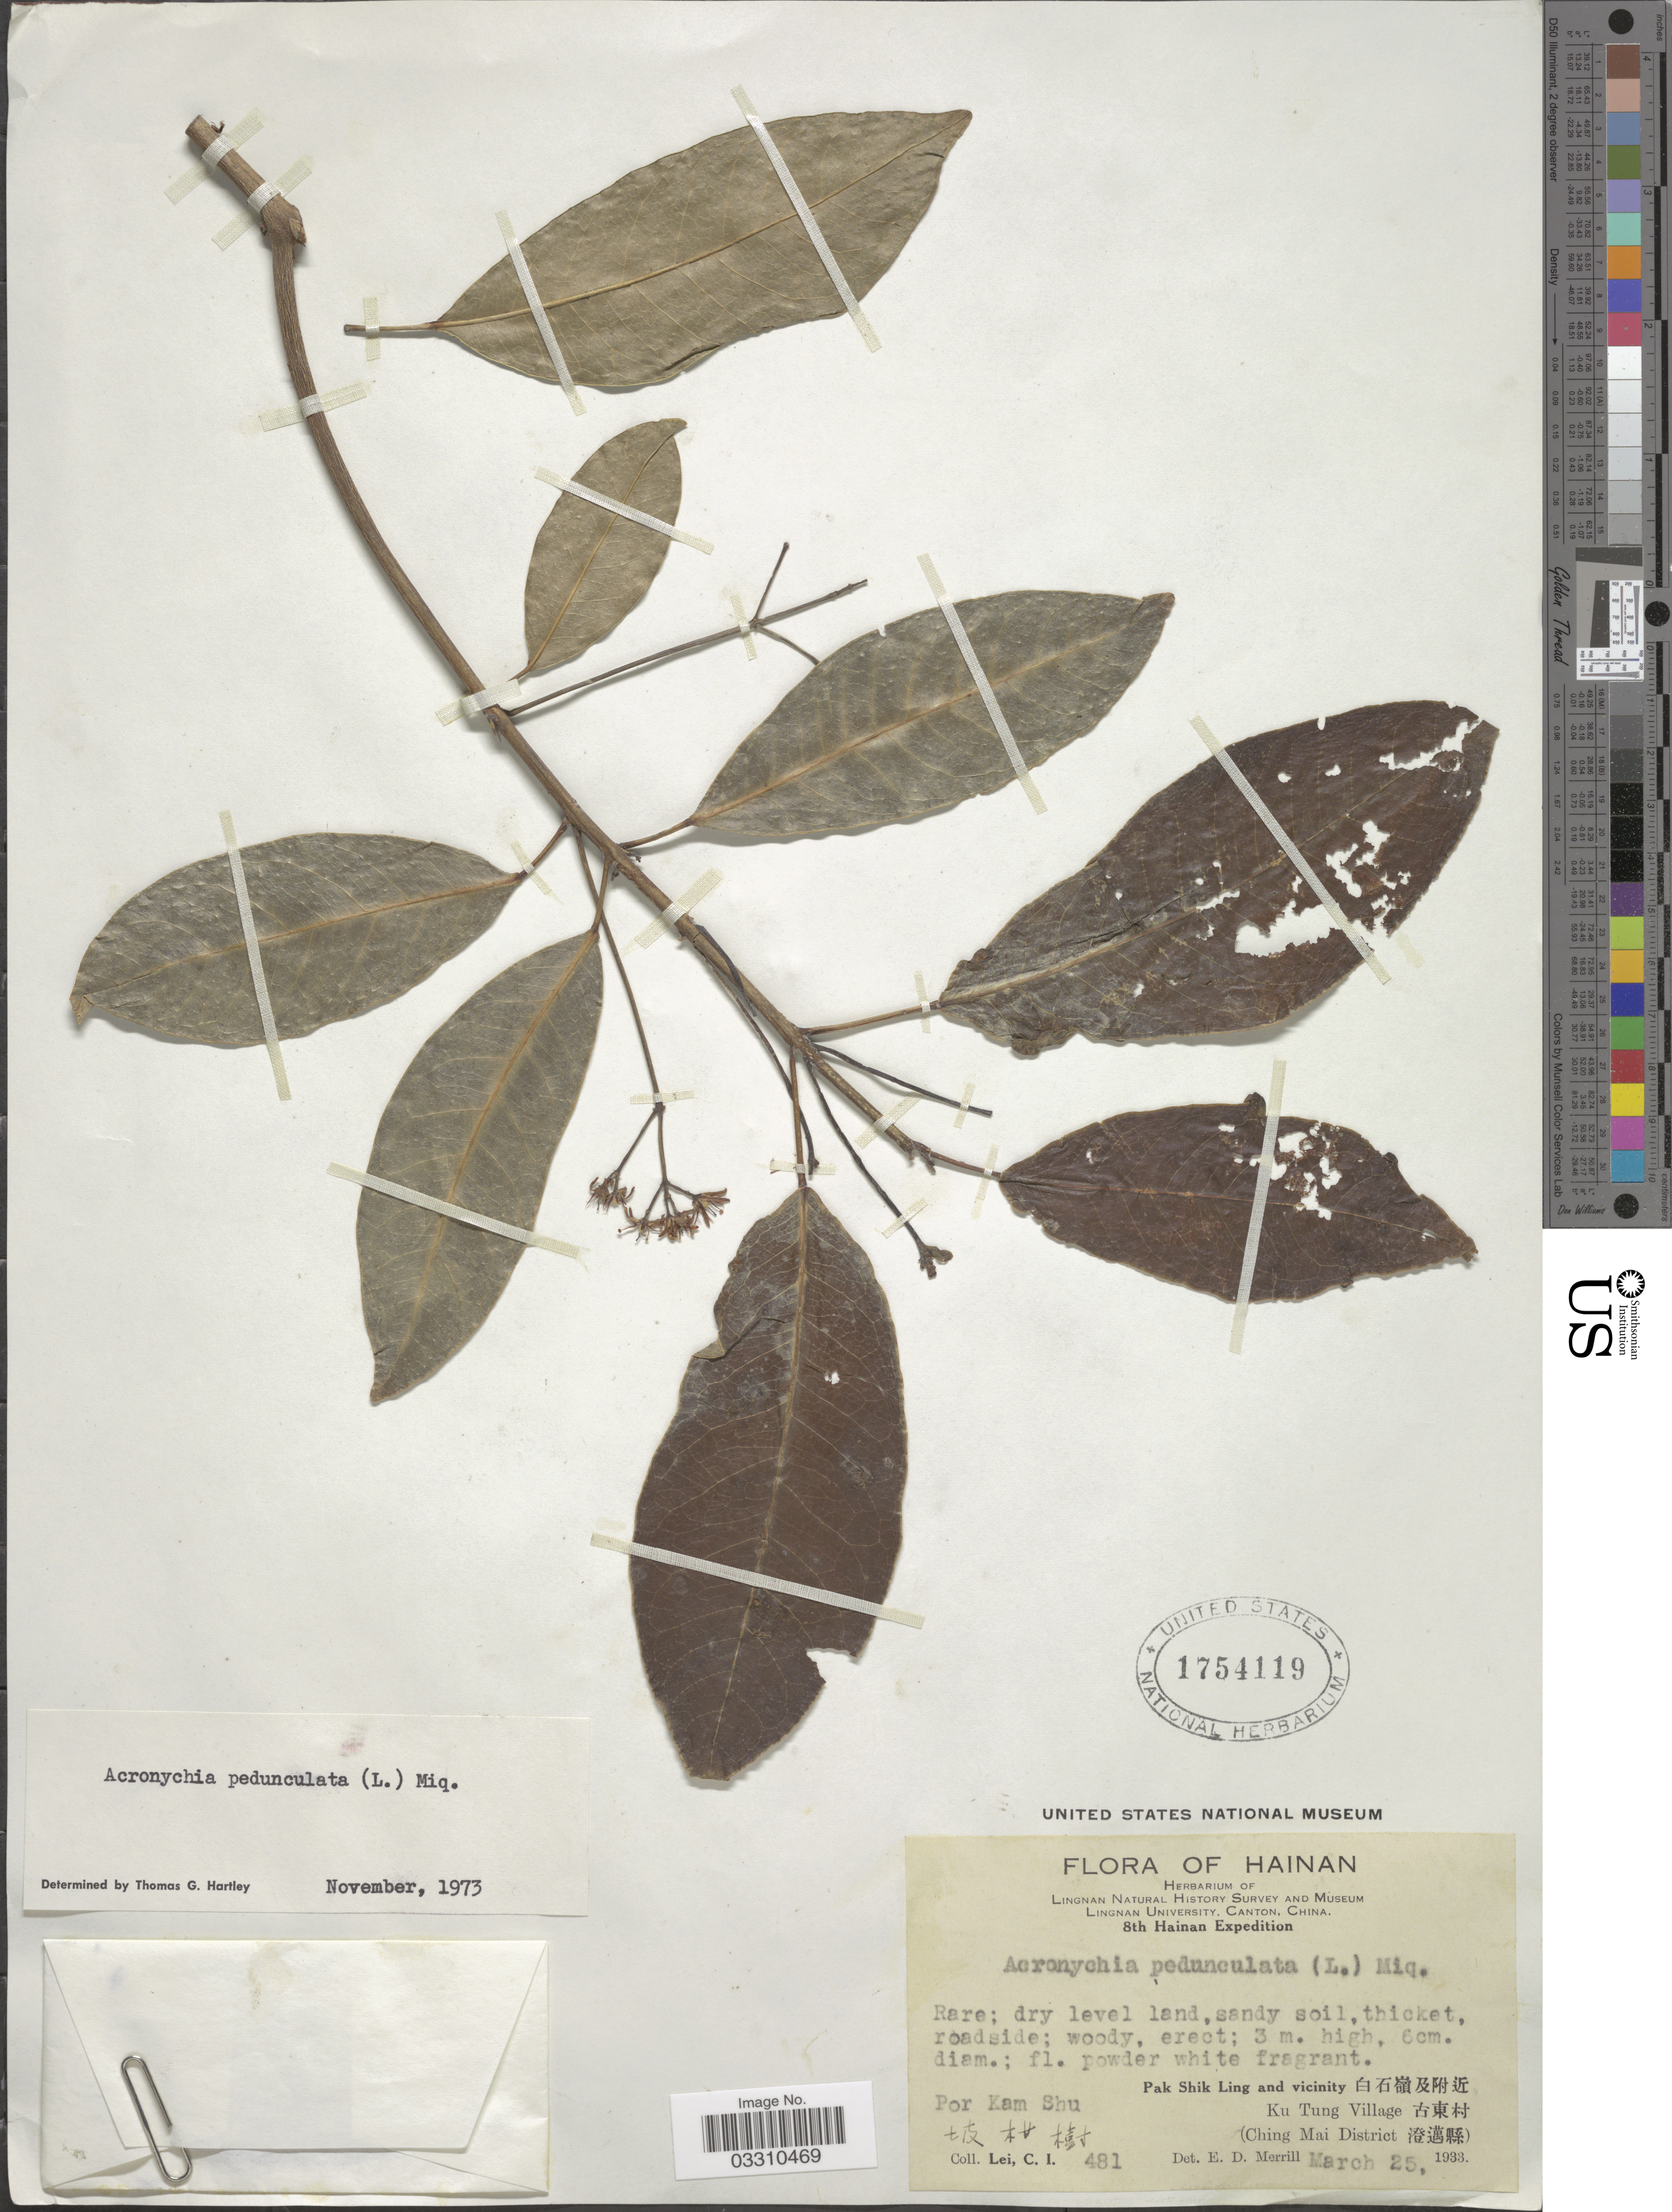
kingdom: Plantae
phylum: Tracheophyta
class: Magnoliopsida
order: Sapindales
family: Rutaceae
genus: Acronychia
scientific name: Acronychia pedunculata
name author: (L.) Miq.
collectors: C. I. Lei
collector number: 481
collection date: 1933-03-25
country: China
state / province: Hainan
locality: Pak Shik Ling and vicinity X, Ku Tung Village X, (Ching Mai District X), Por Kam Shu, X.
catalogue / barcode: US 1754119